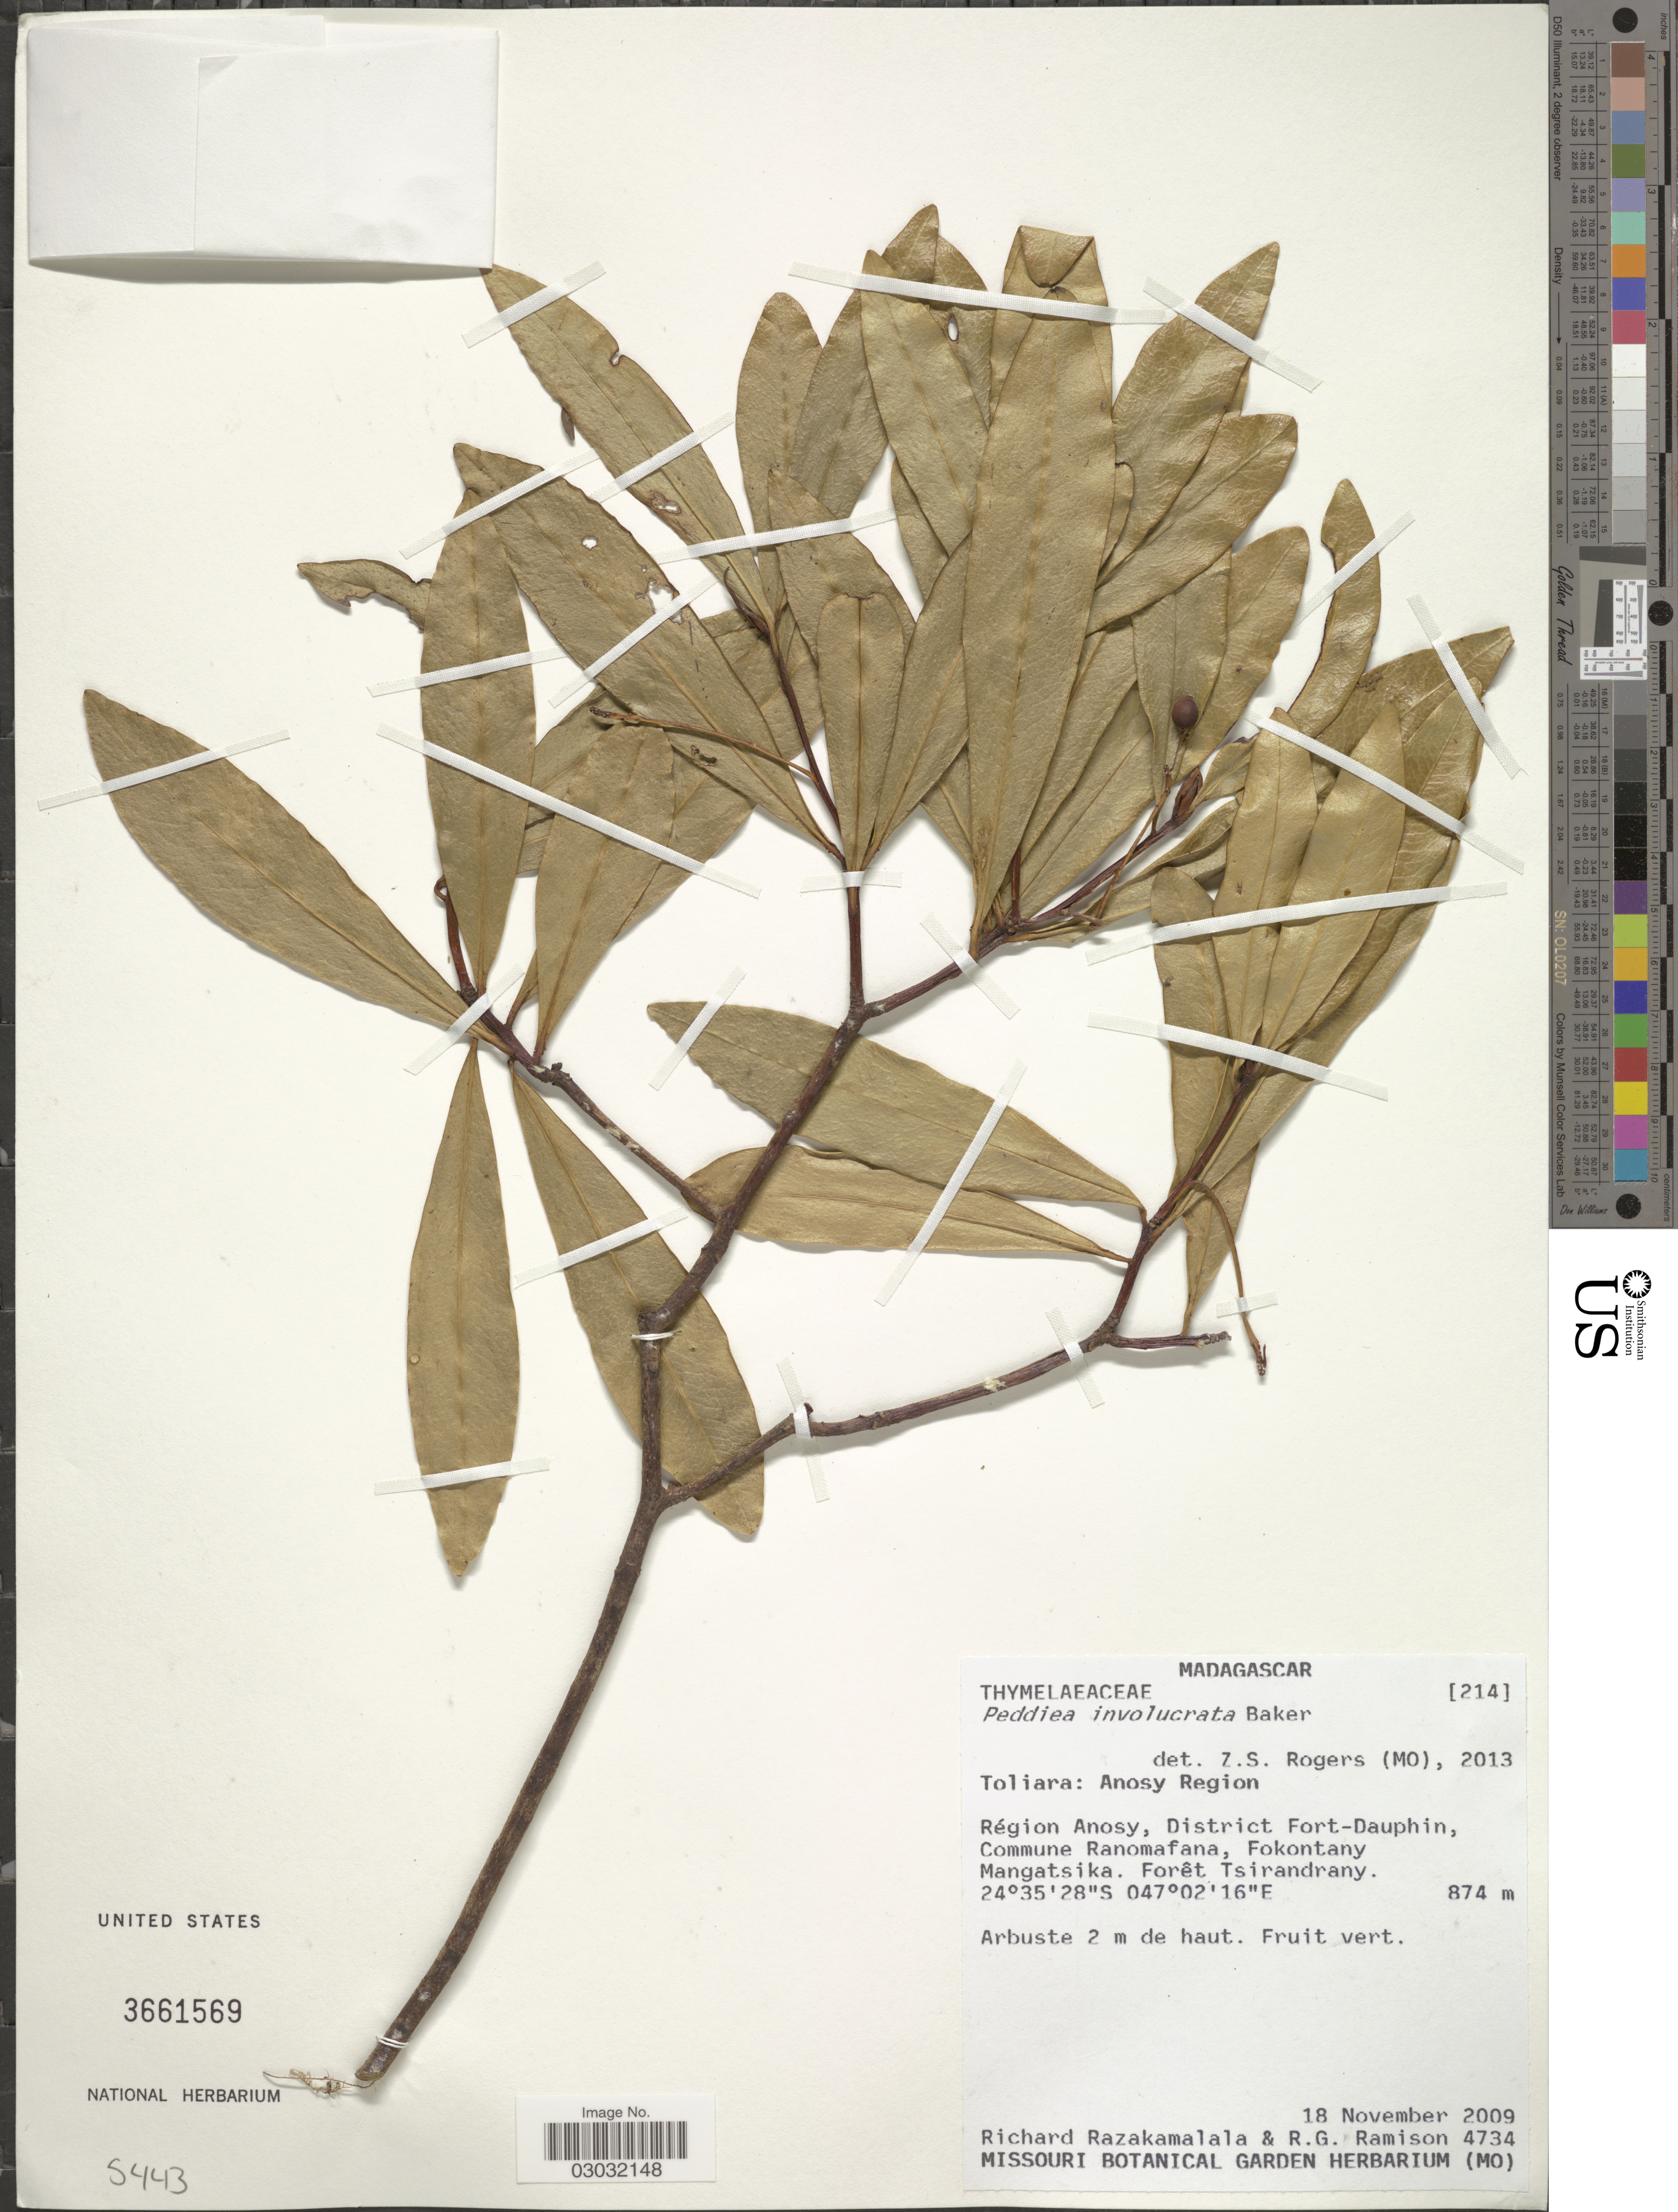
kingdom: Plantae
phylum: Tracheophyta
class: Magnoliopsida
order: Malvales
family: Thymelaeaceae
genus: Peddiea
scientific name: Peddiea involucrata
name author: Baker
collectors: R. Razakamalala & R. Ramison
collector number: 4734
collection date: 2009-11-18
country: Madagascar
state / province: Anosy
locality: Anosy Region. Région Anosy, District Fort-Dauphin, Commune Ranomafana, Fokontany Mangatsika. Forêt Tsirandrany.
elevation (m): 874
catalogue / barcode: US 3661569